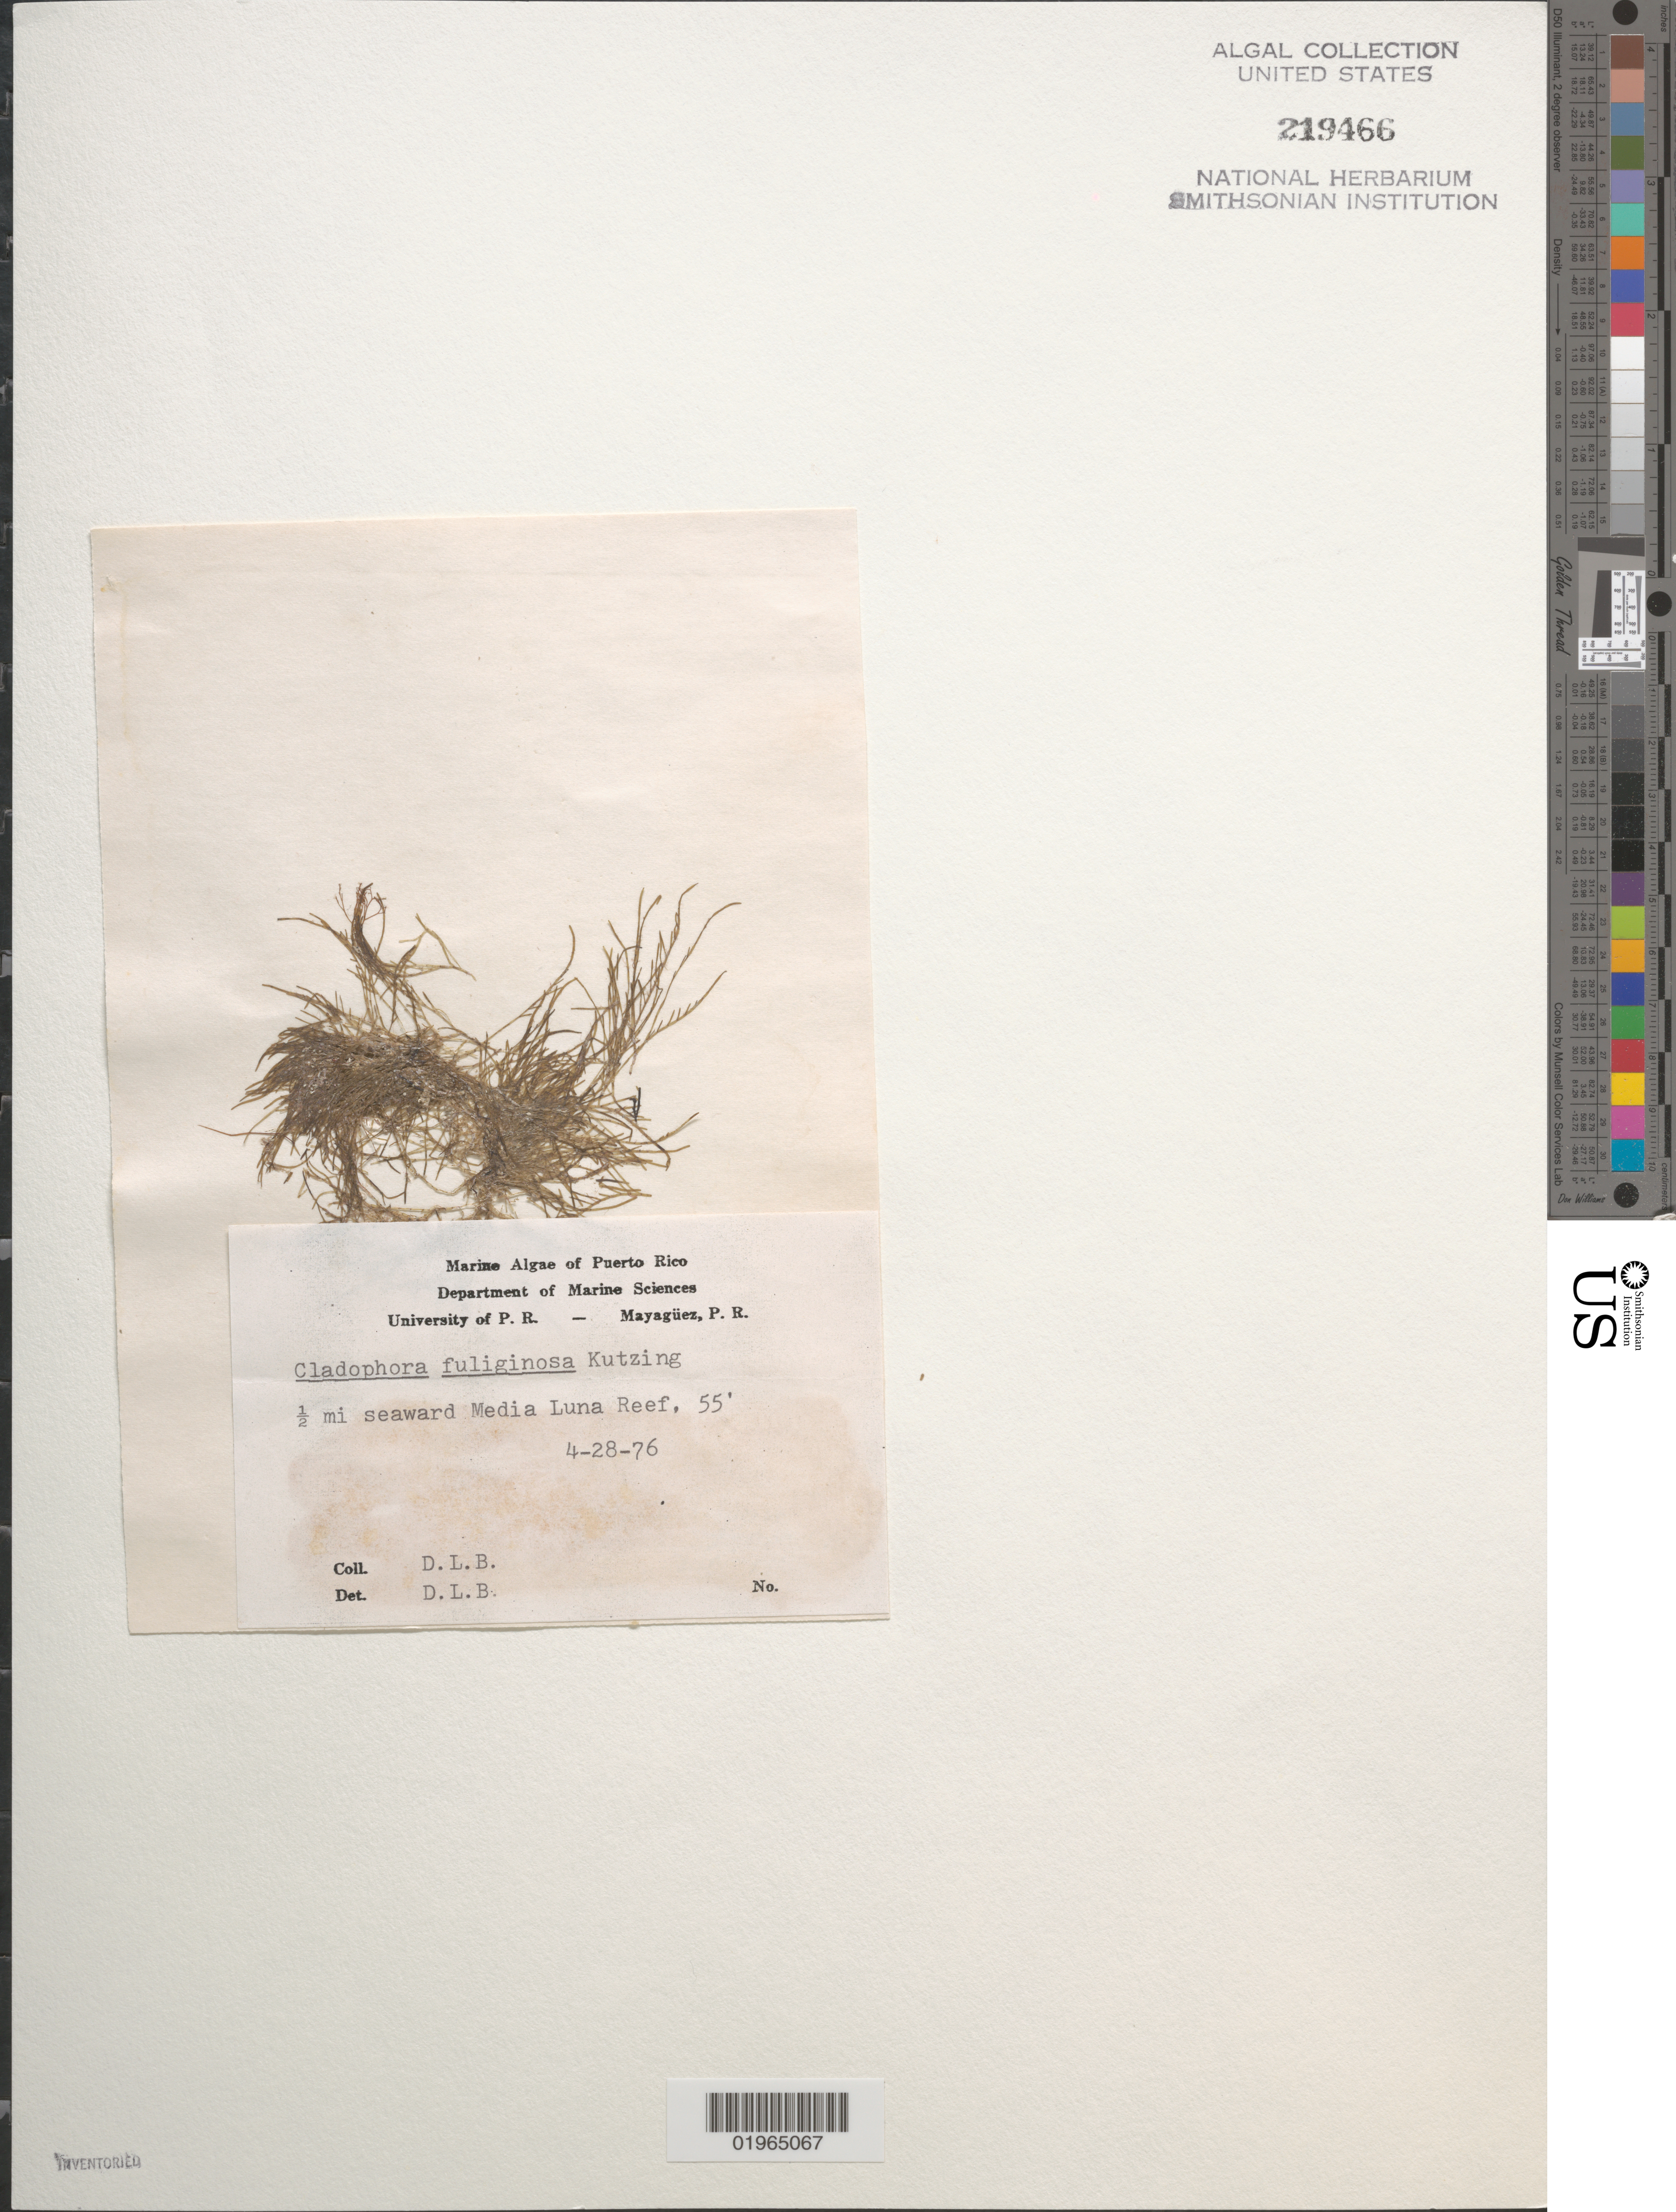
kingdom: Plantae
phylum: Chlorophyta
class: Ulvophyceae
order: Cladophorales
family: Cladophoraceae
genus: Cladophora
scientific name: Cladophora fuliginosa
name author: Kütz.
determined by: Ballantine, D. L.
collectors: D.L. Ballantine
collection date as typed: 28 Apr 1976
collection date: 1976-04-28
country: Puerto Rico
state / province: Lajas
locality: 1/2 mi seaward Media Luna Reef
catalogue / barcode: US 219466